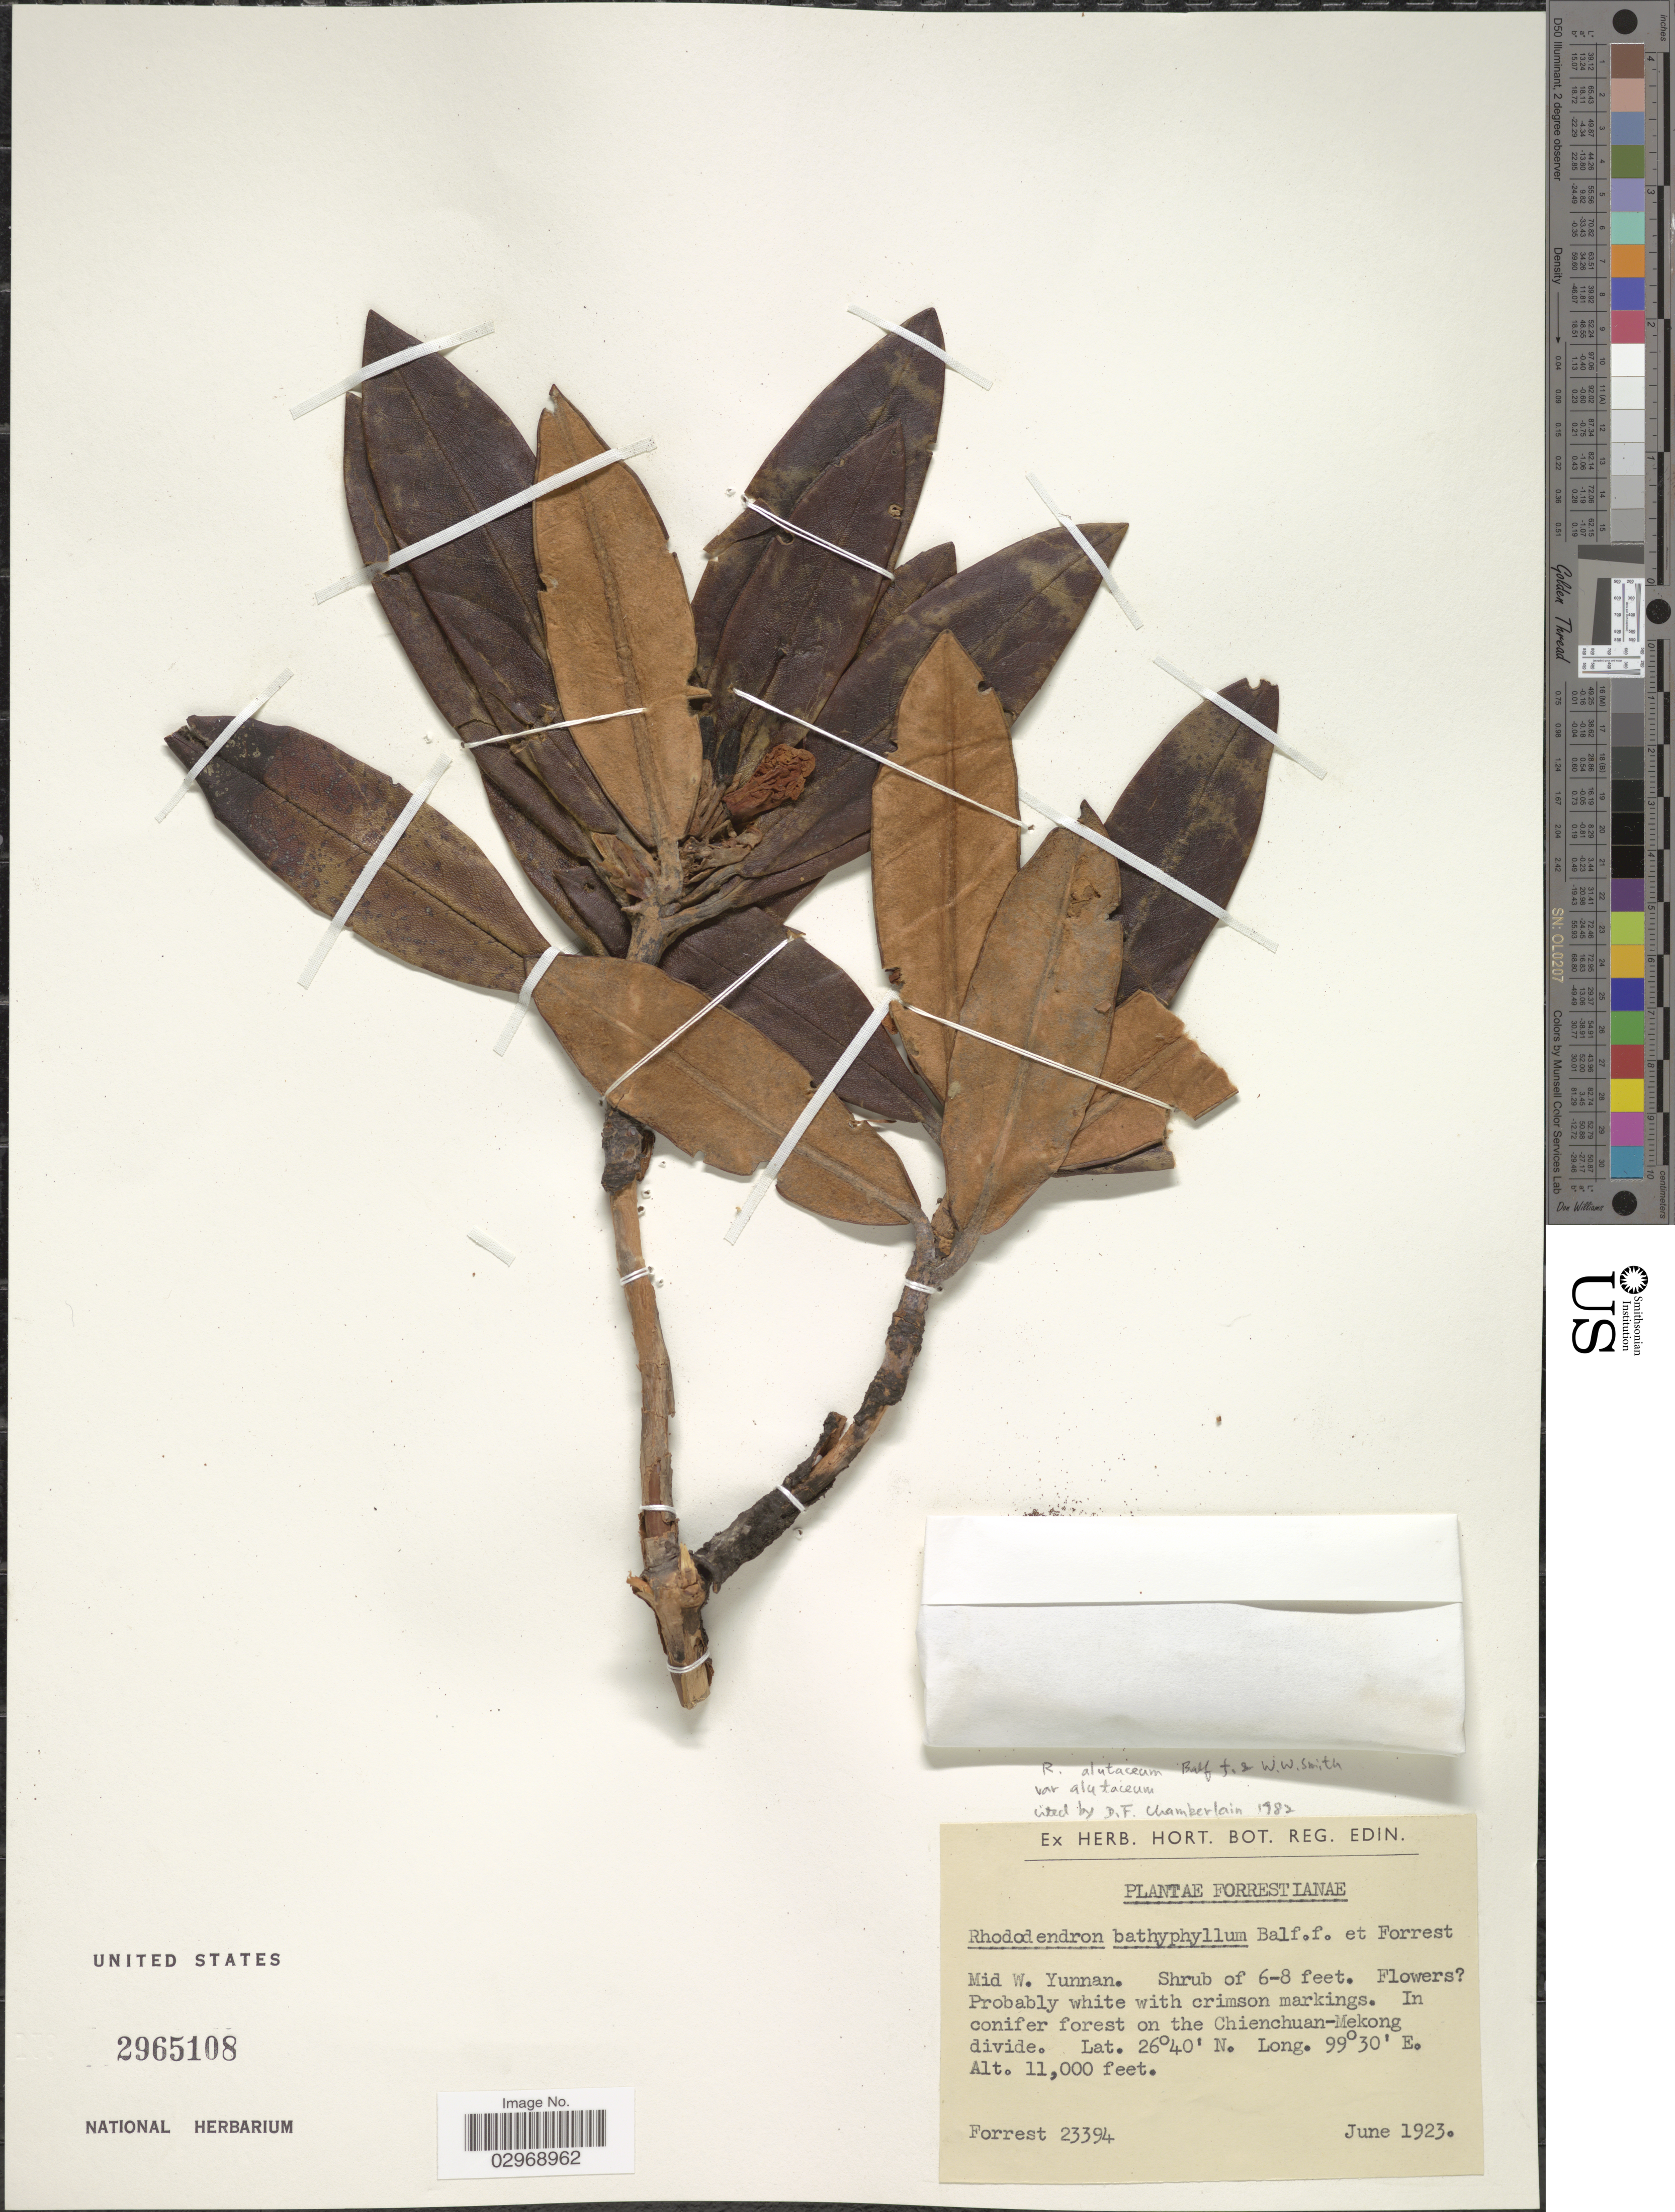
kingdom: Plantae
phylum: Tracheophyta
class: Magnoliopsida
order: Ericales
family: Ericaceae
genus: Rhododendron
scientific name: Rhododendron alutaceum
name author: Balf. f. & W.W. Sm.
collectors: -. Forrest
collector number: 23394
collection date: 1923-06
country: China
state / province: Yunnan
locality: Mid W. Yunnan. In conifer forest on the Chienchuan-Mekong divide.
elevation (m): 3353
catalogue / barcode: US 2965108